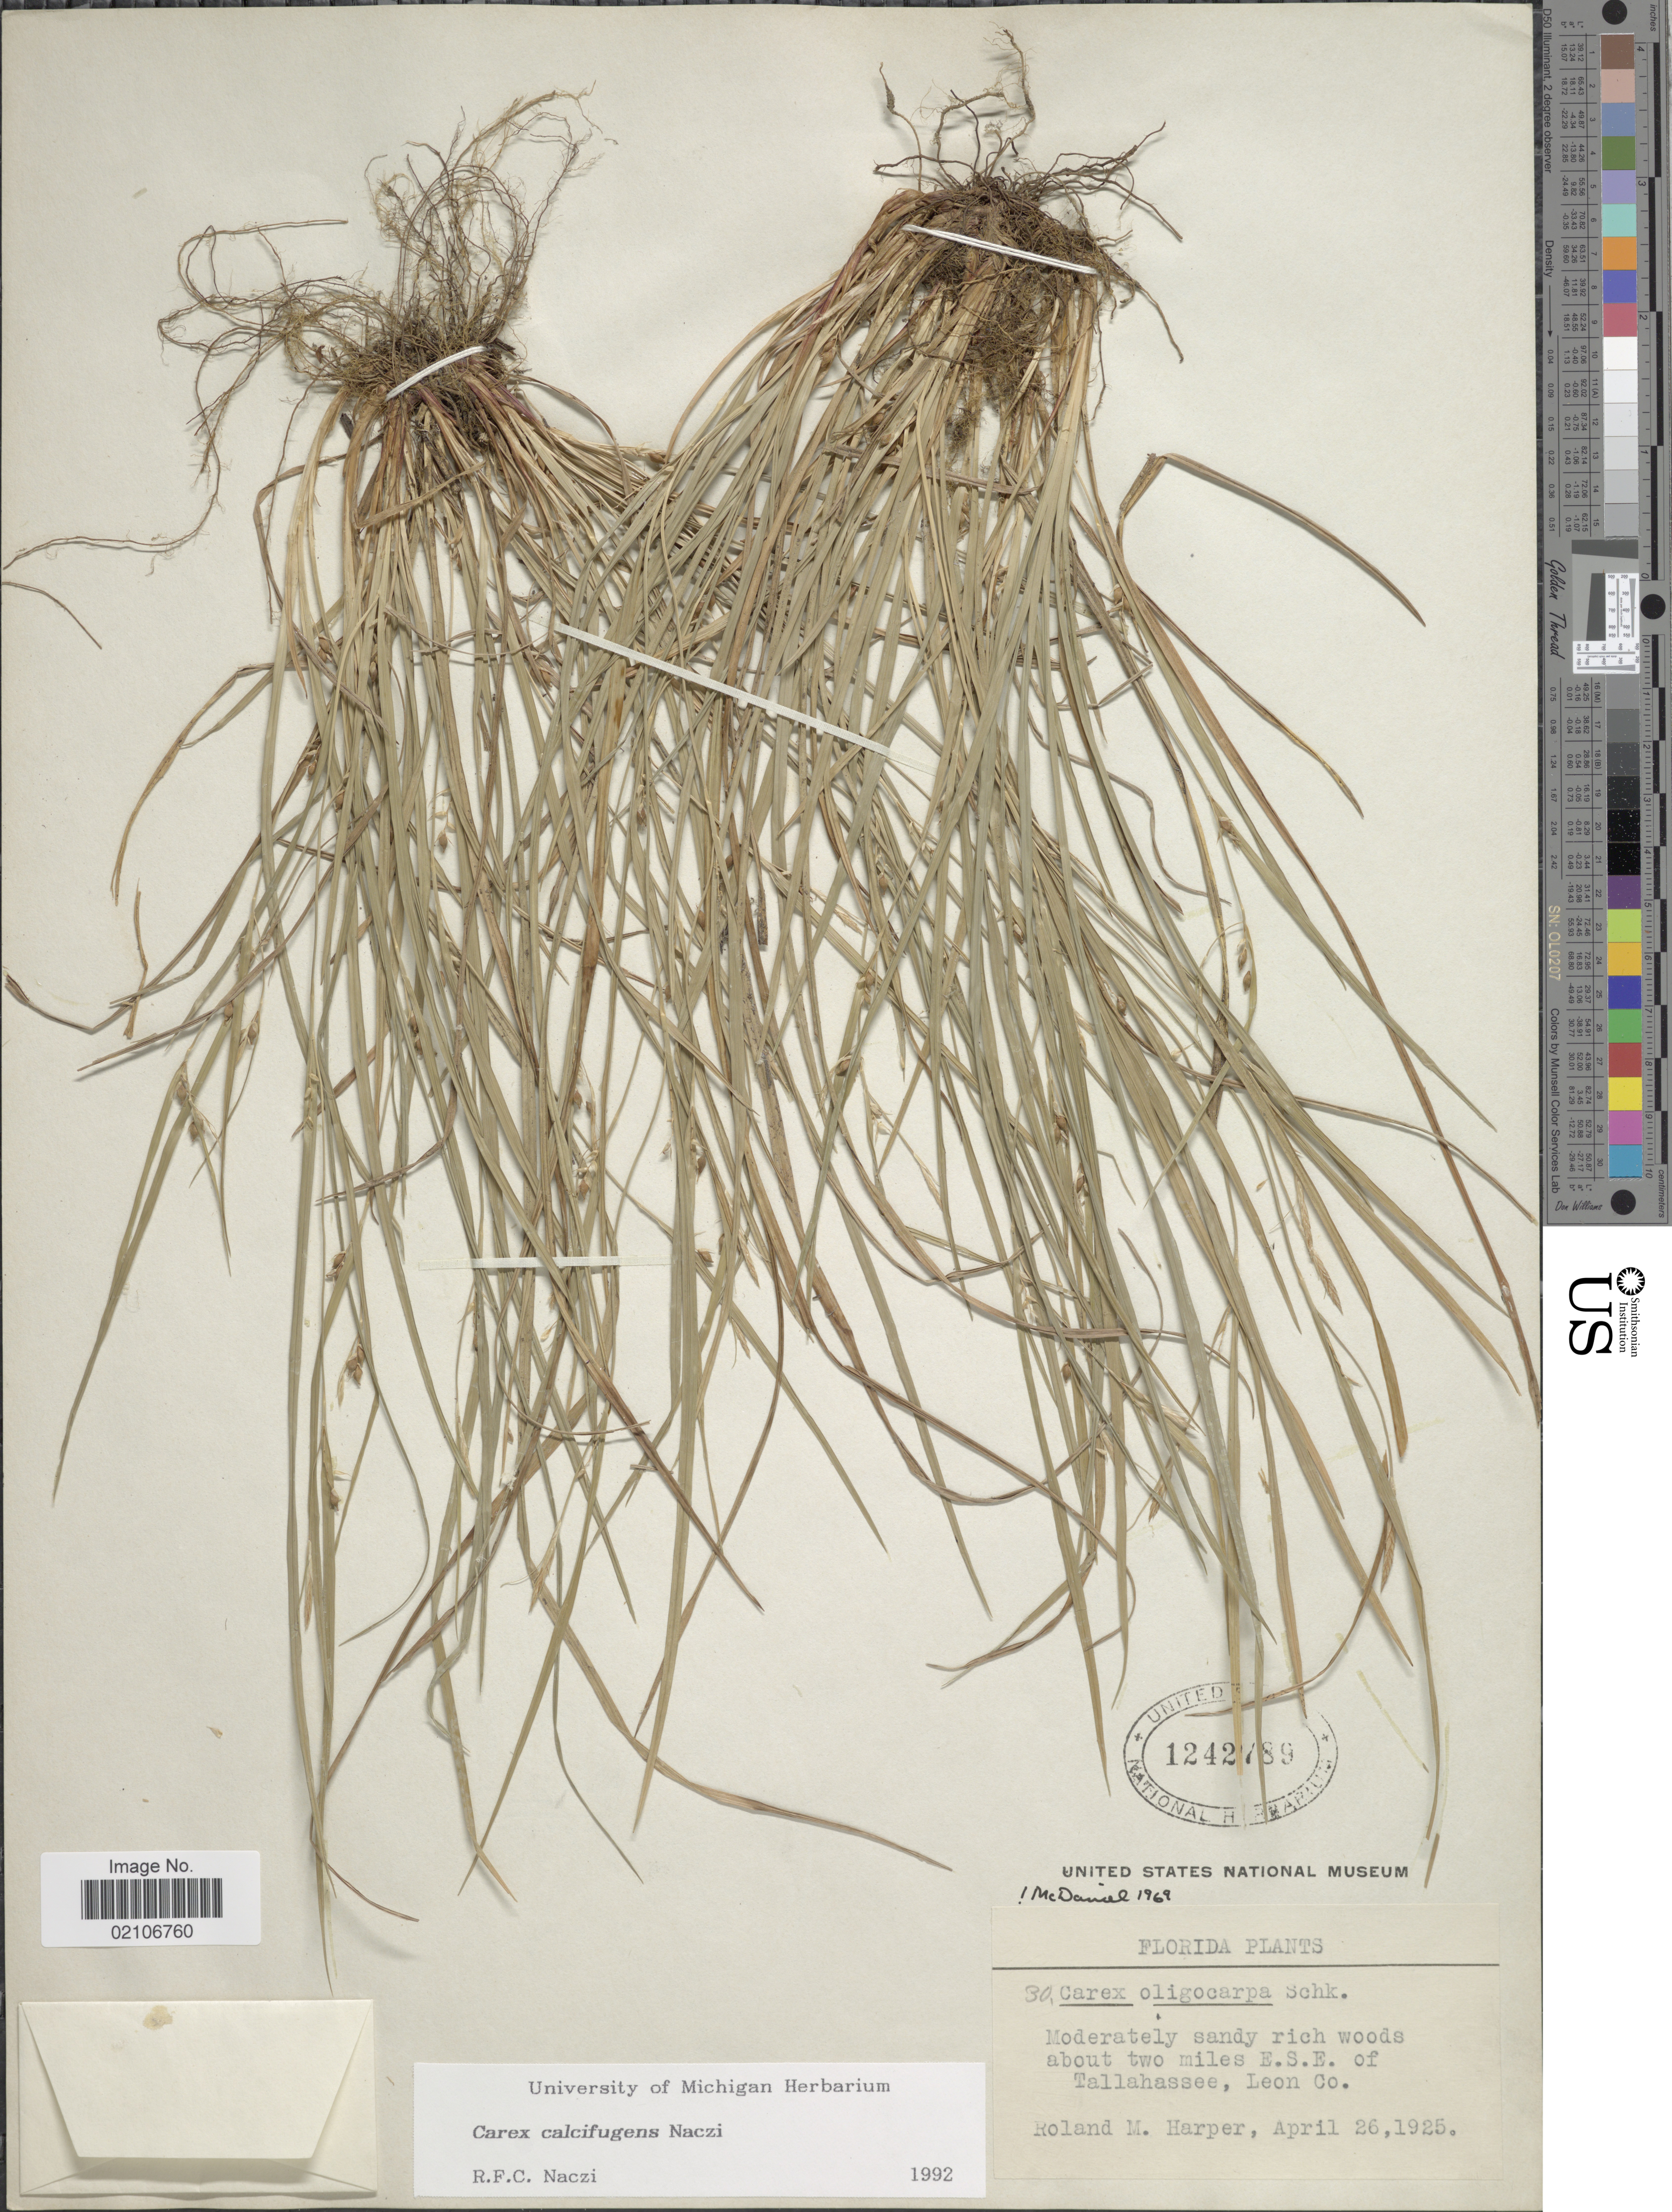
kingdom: Plantae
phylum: Tracheophyta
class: Liliopsida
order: Poales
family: Cyperaceae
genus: Carex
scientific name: Carex calcifugens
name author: Naczi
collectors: R. M. Harper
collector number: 30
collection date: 1925-04-26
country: United States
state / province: Florida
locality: Moderately sandy rich woods about two miles E.S.E. of Tallahassee, Leon Co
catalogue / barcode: US 1242789